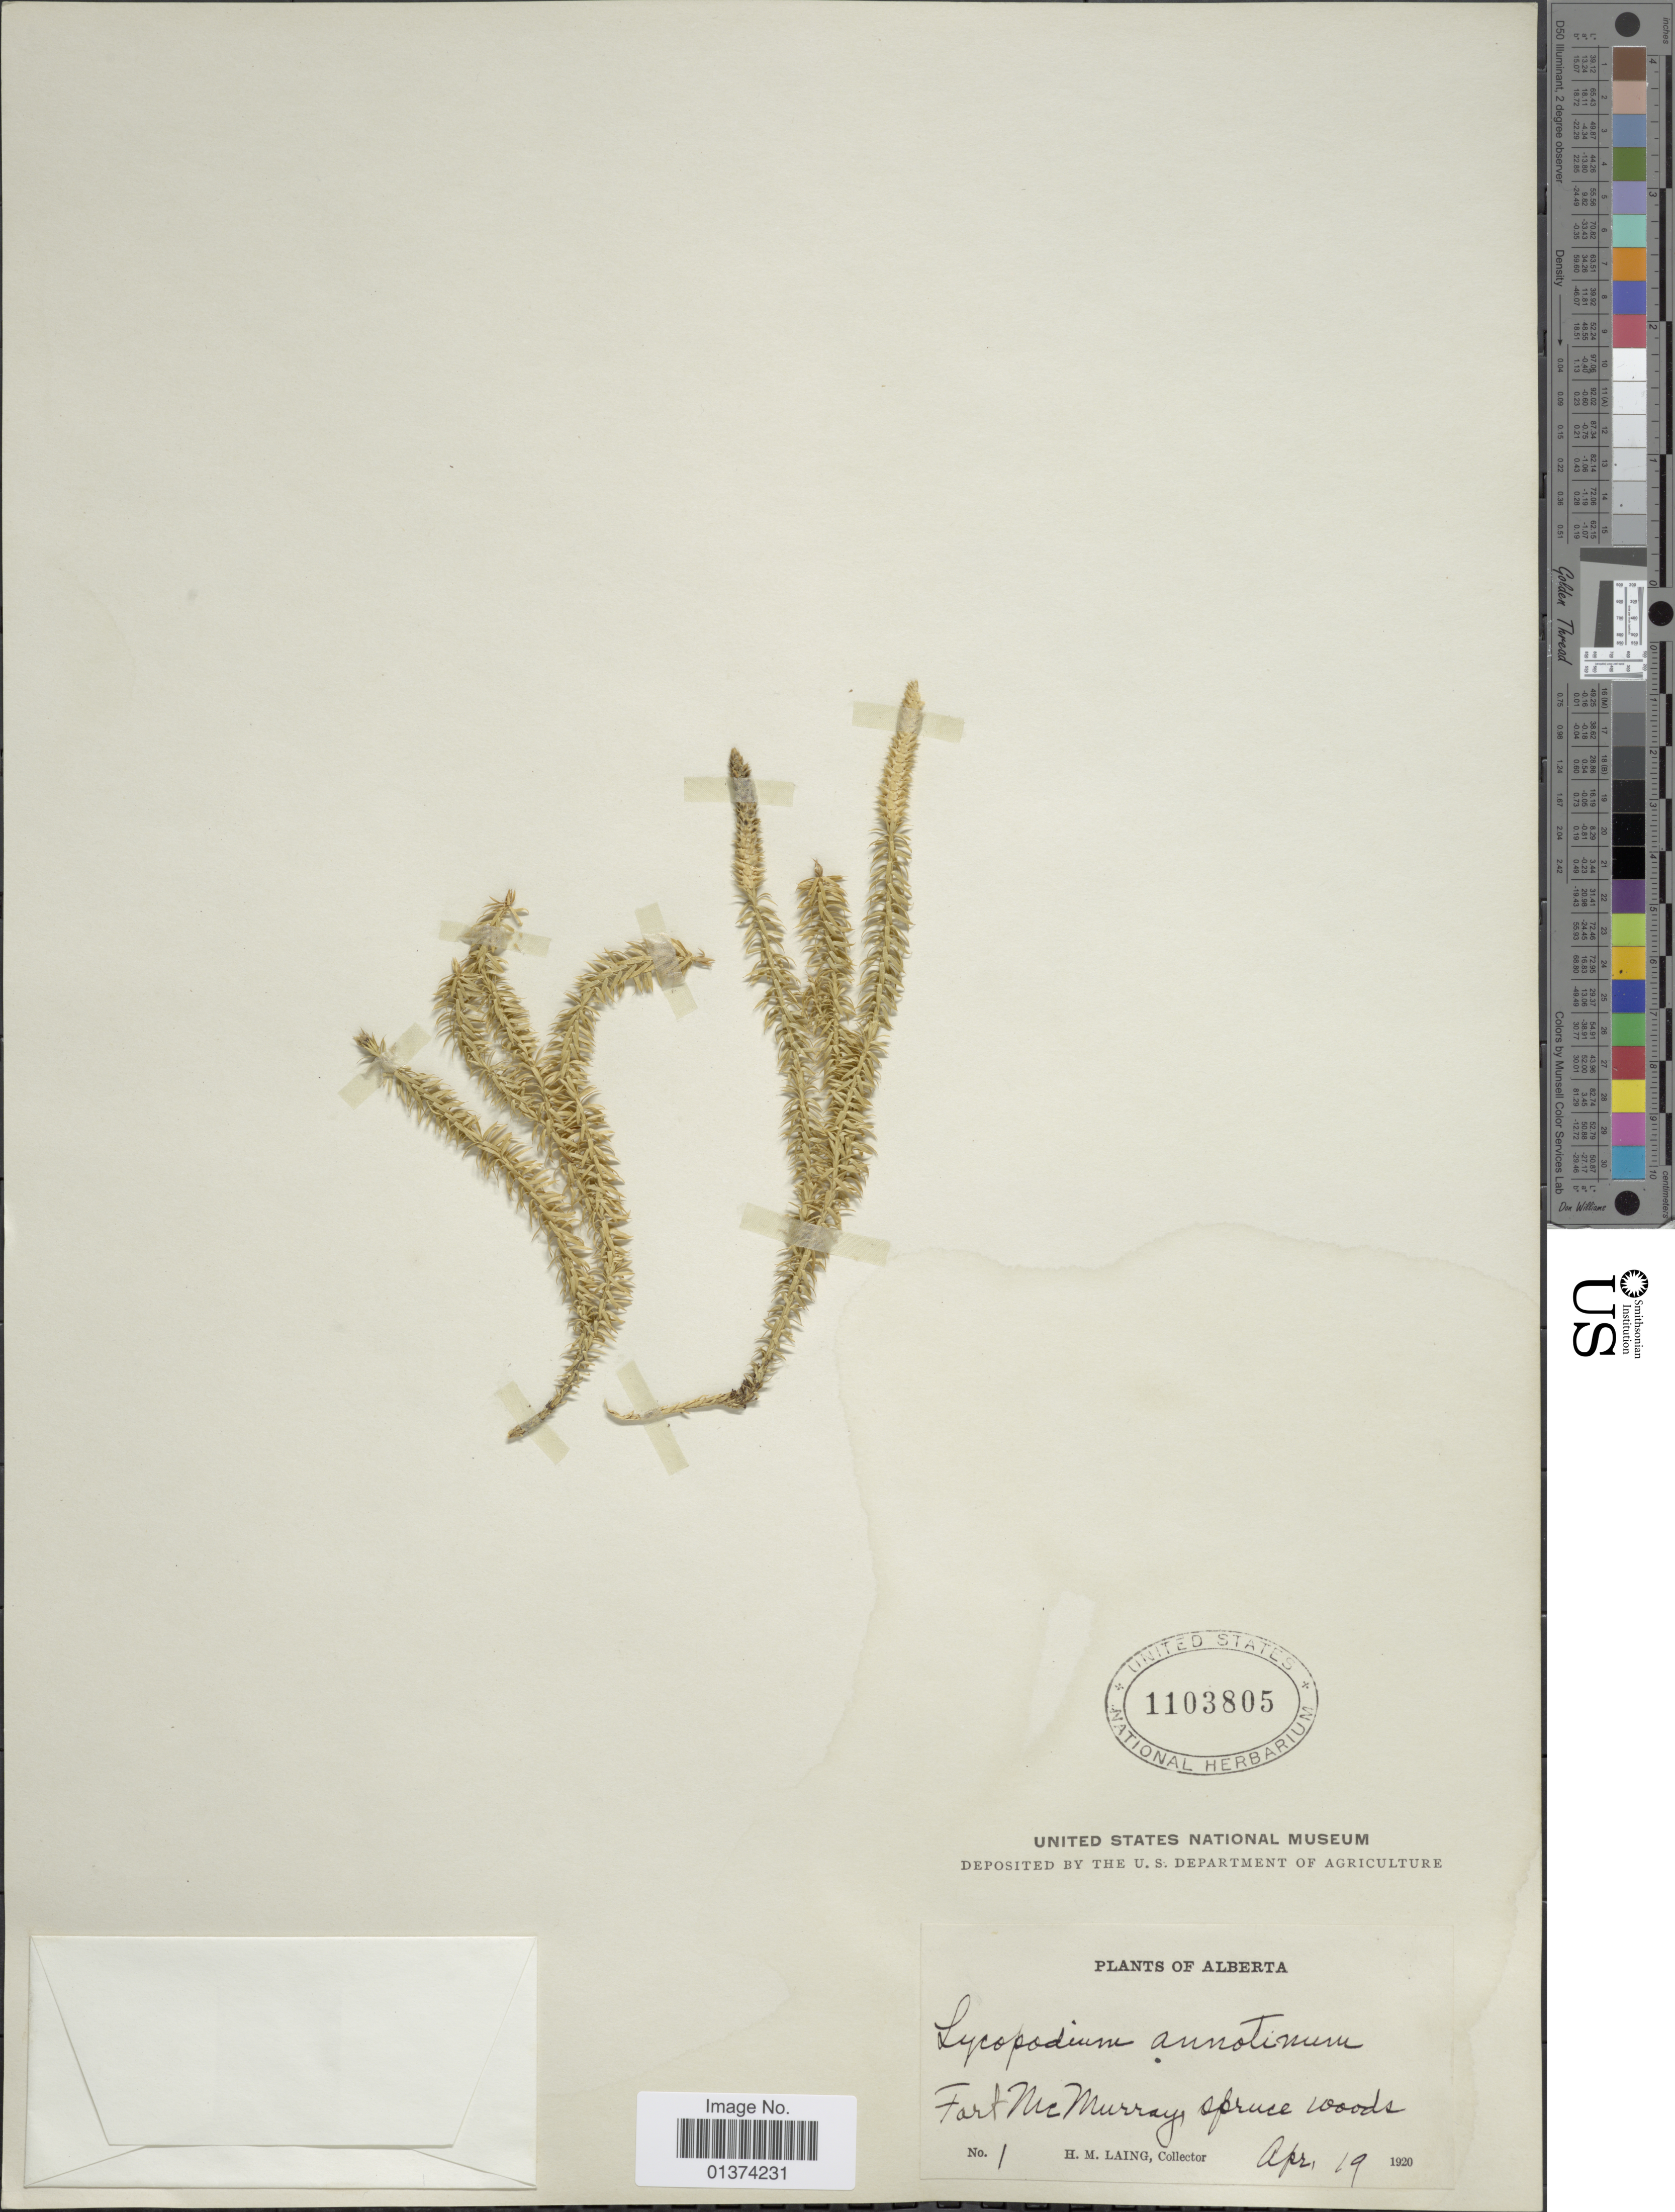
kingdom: Plantae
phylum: Tracheophyta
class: Lycopodiopsida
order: Lycopodiales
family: Lycopodiaceae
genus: Spinulum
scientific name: Spinulum annotinum subsp. annotinum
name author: (L.) A. Haines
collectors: H. Laing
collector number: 1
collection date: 1920-04-19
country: Canada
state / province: Alberta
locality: Fort McMurray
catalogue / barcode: US 1103805